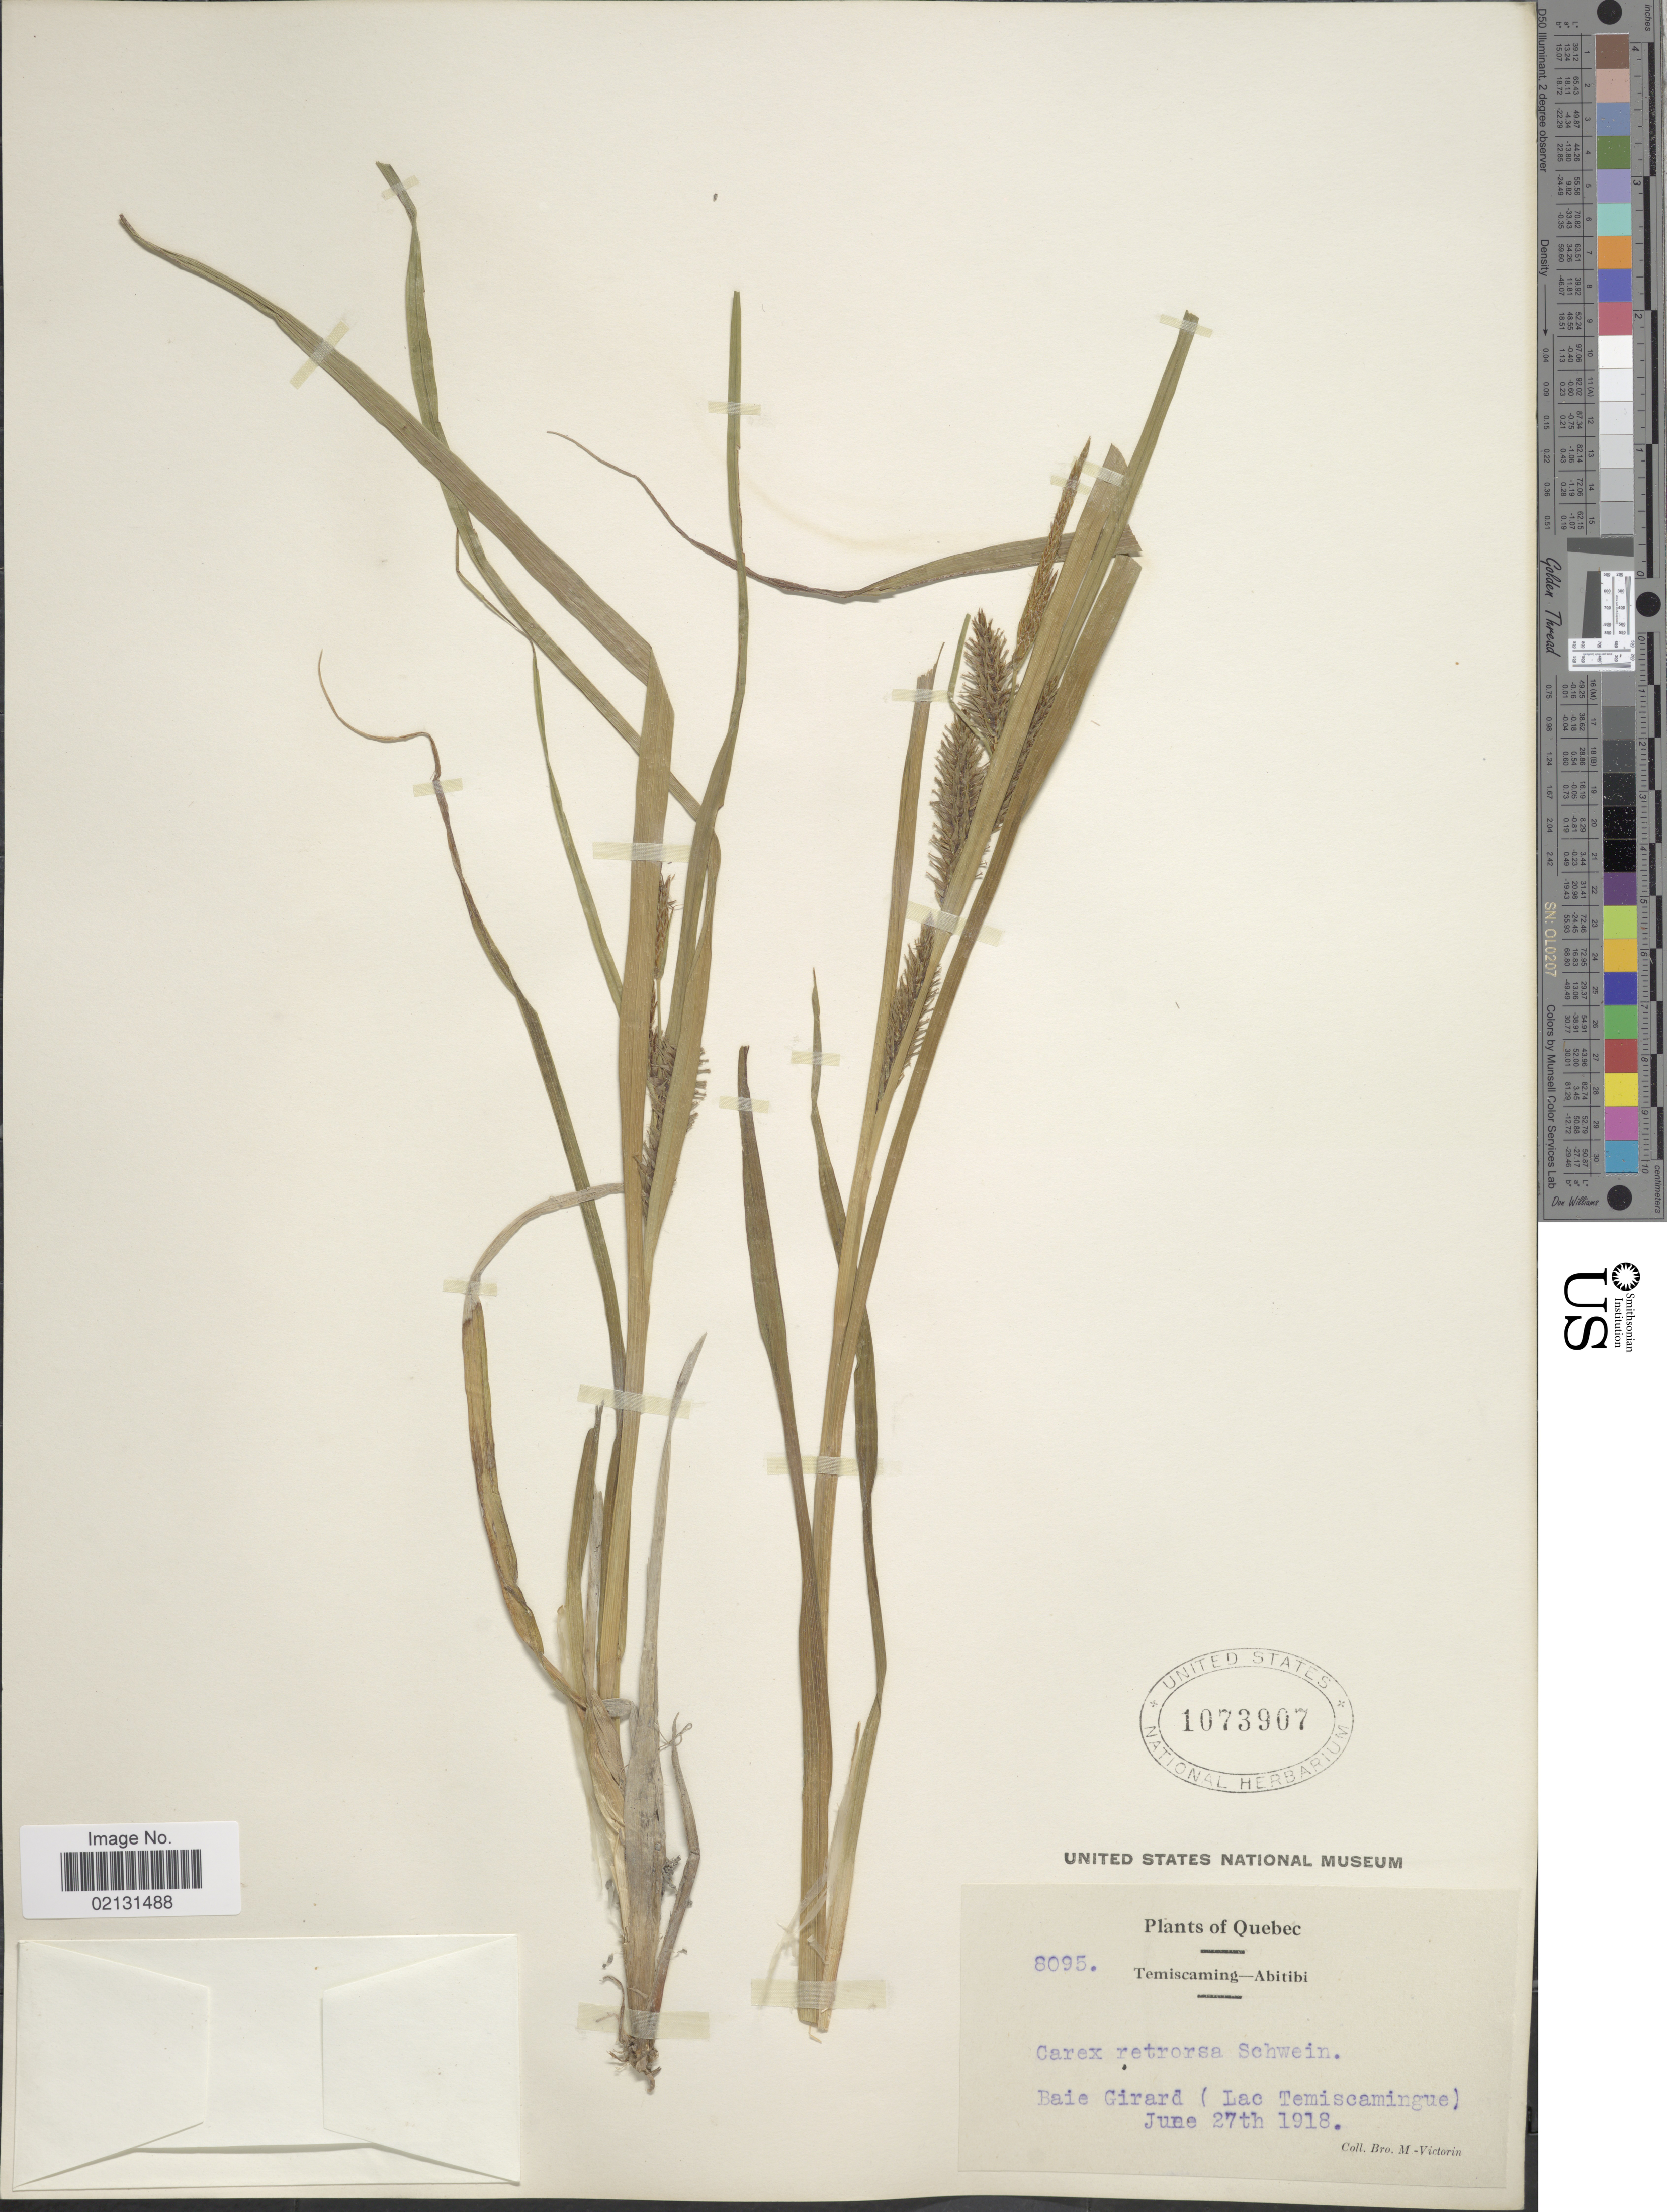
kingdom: Plantae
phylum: Tracheophyta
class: Liliopsida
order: Poales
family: Cyperaceae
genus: Carex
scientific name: Carex retrorsa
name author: Schwein.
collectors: Fr. Marie-Victorin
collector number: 8095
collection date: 1918-06-27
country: Canada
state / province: Quebec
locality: Baie Girard (Lac Temiscamingue).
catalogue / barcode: US 1073907